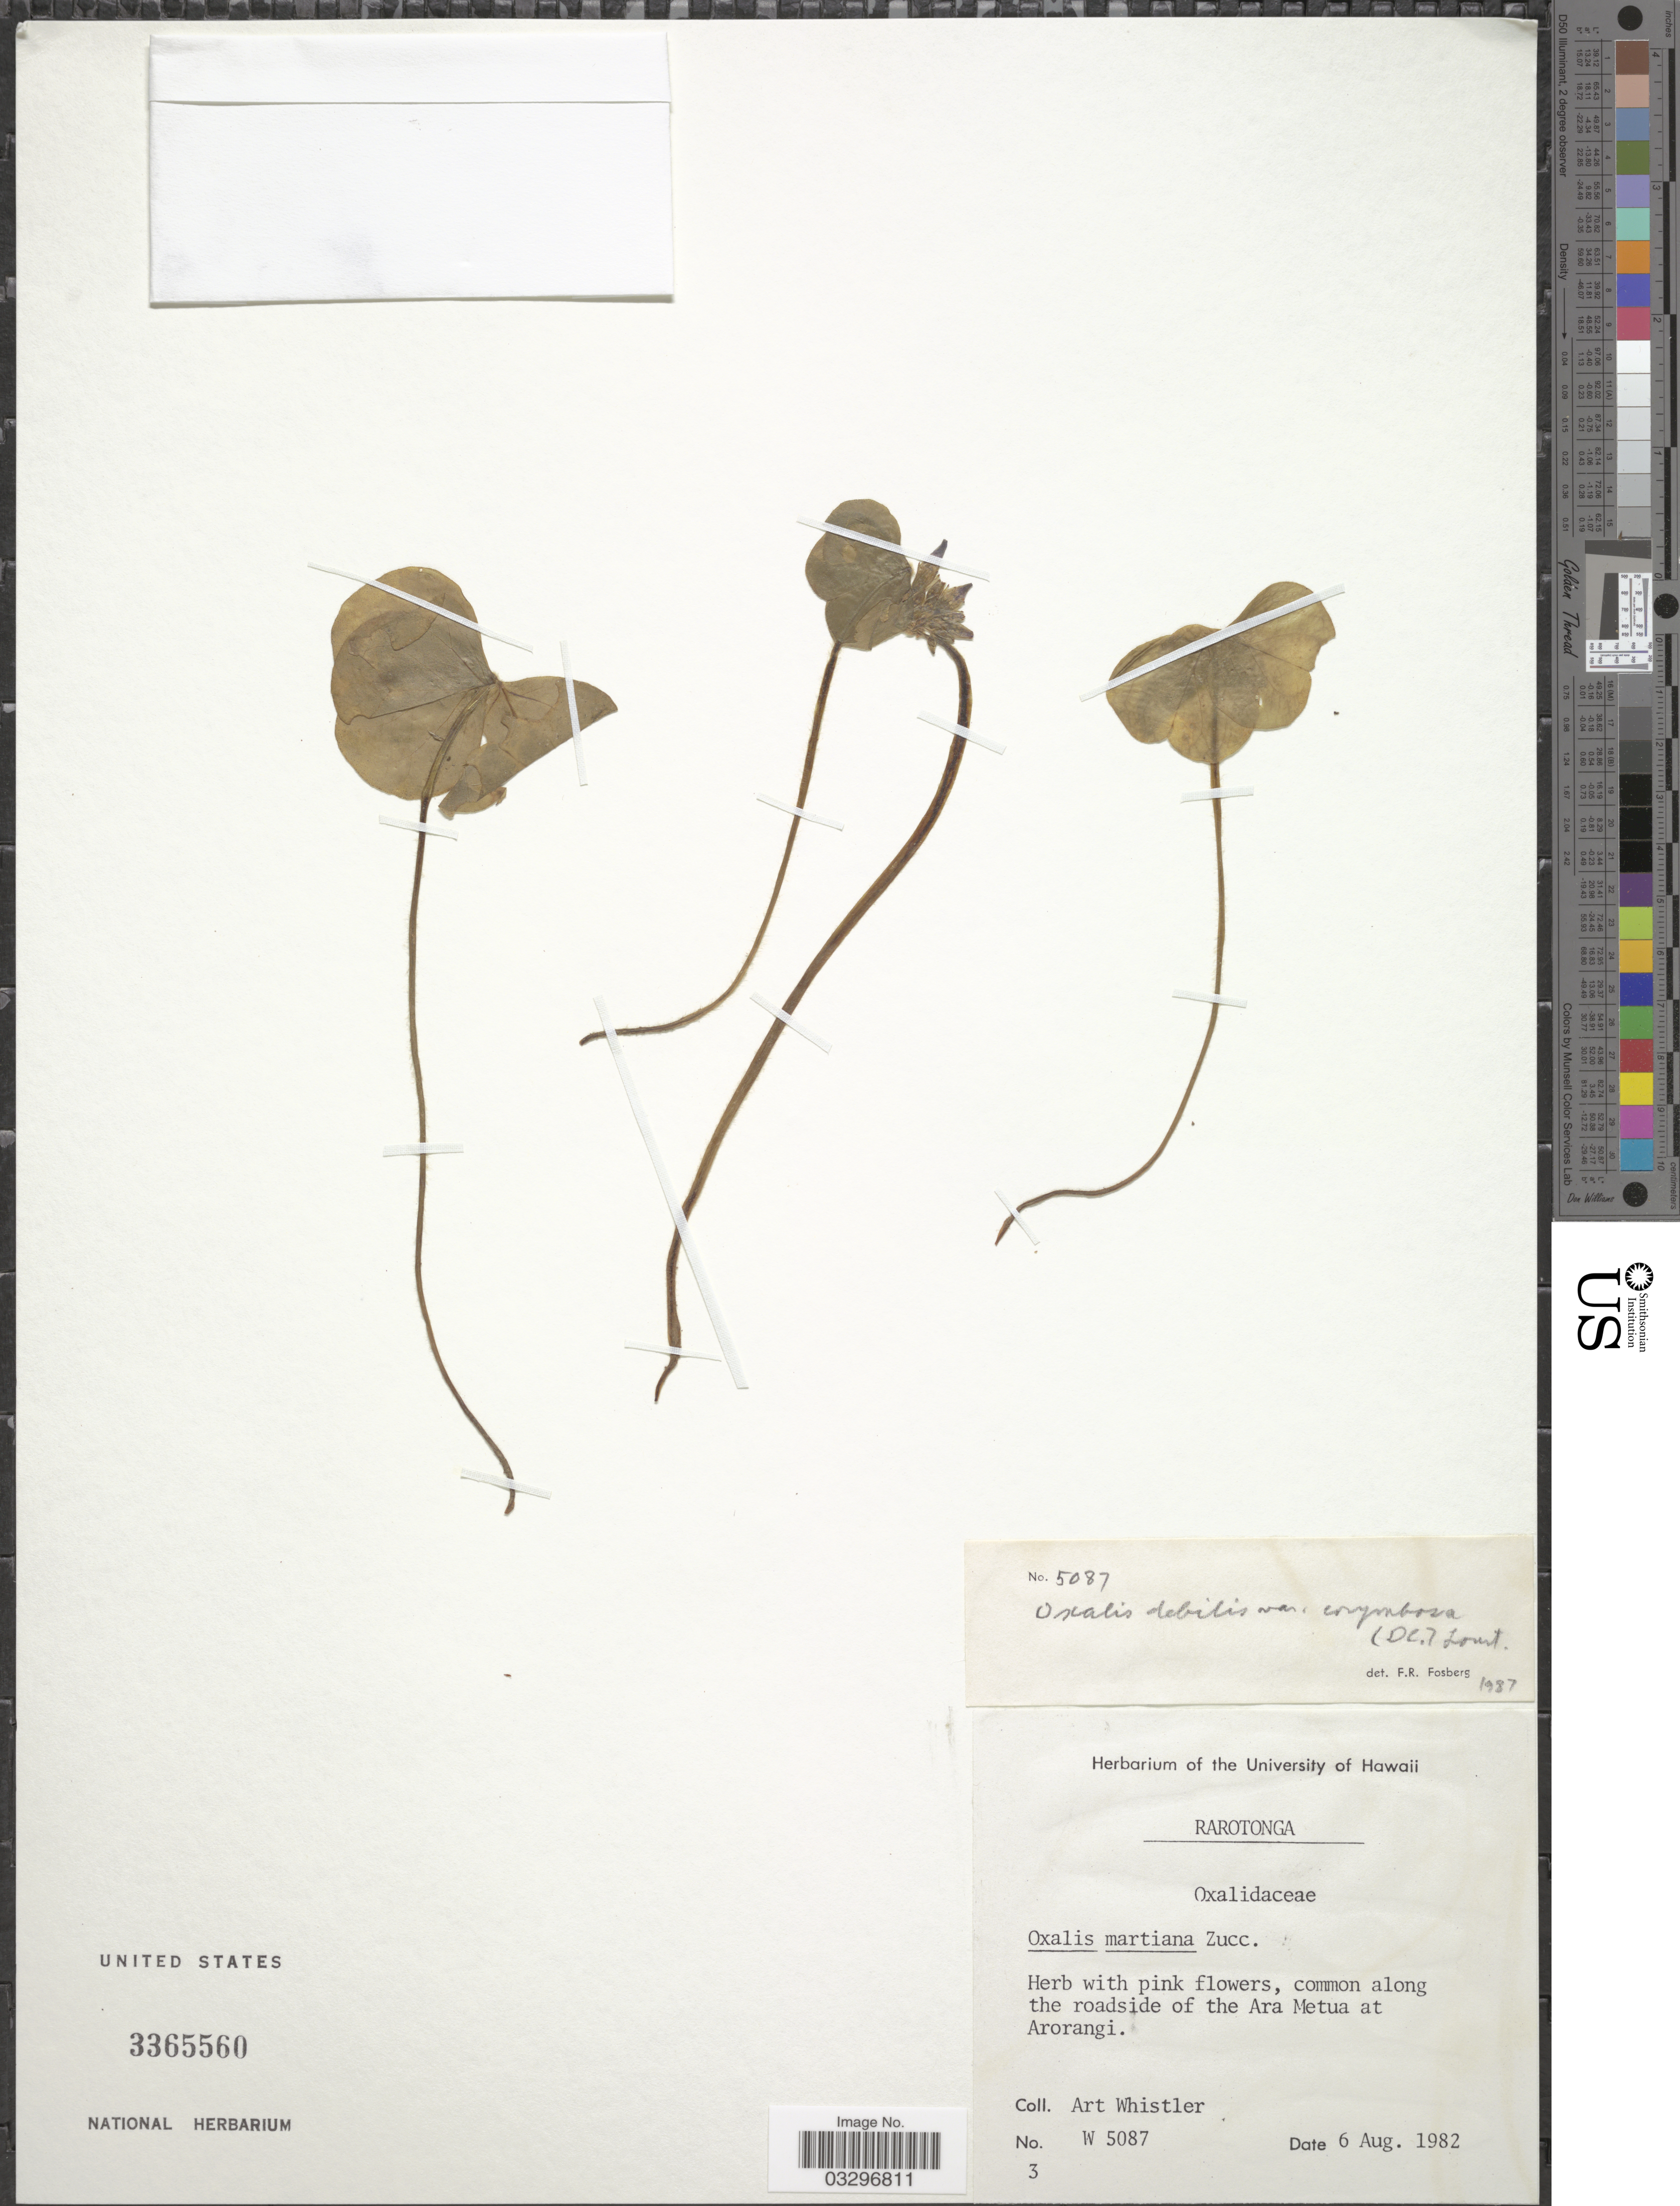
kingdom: Plantae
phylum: Tracheophyta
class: Magnoliopsida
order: Oxalidales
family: Oxalidaceae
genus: Oxalis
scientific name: Oxalis debilis var. corymbosa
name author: (DC.) Lourteig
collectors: A. Whistler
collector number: W 5087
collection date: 1982-08-06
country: Cook Islands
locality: Rarotonga. Common along the roadside of the Ara Metua at Arorangi.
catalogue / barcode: US 3365560